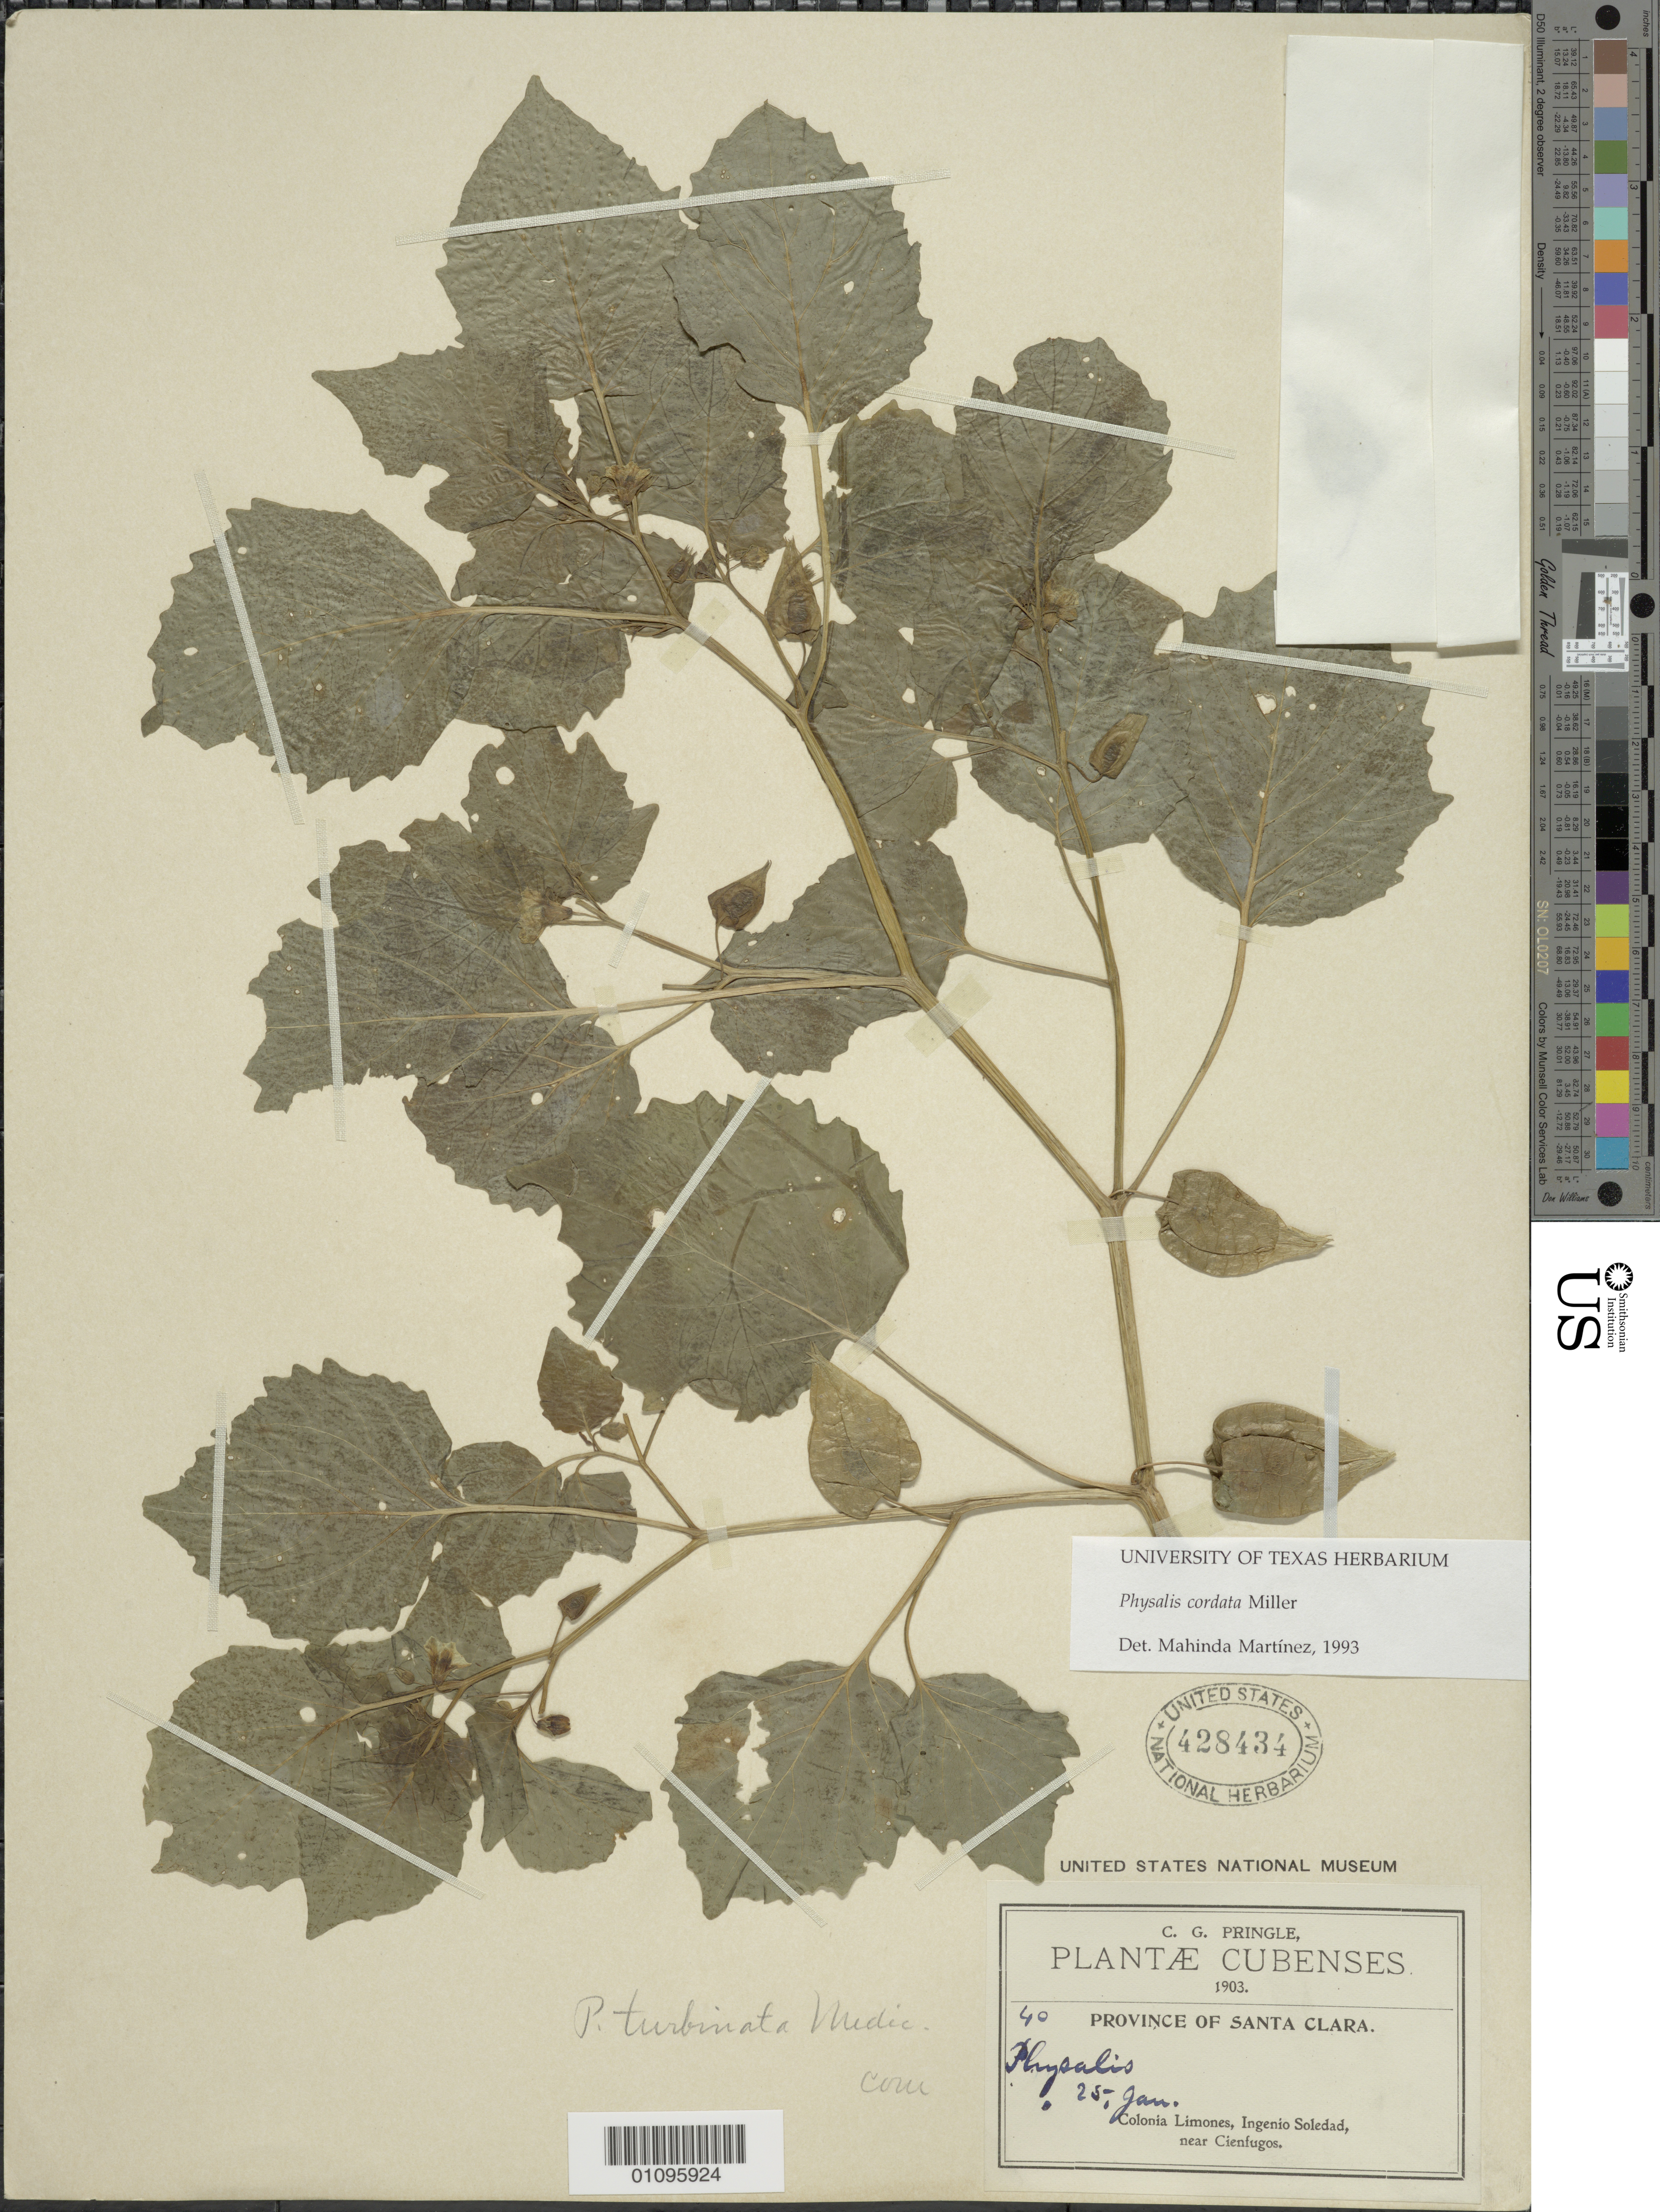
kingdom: Plantae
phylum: Tracheophyta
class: Magnoliopsida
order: Solanales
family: Solanaceae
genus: Physalis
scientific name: Physalis cordata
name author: Mill.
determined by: Martinez, M.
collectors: C. G. Pringle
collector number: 40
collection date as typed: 25 Jan 1903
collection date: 1903-01-25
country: Cuba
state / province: Cienfuegos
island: Cuba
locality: Colonia Limones, Ingenio Soledad, near Cienfugos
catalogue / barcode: US 428434